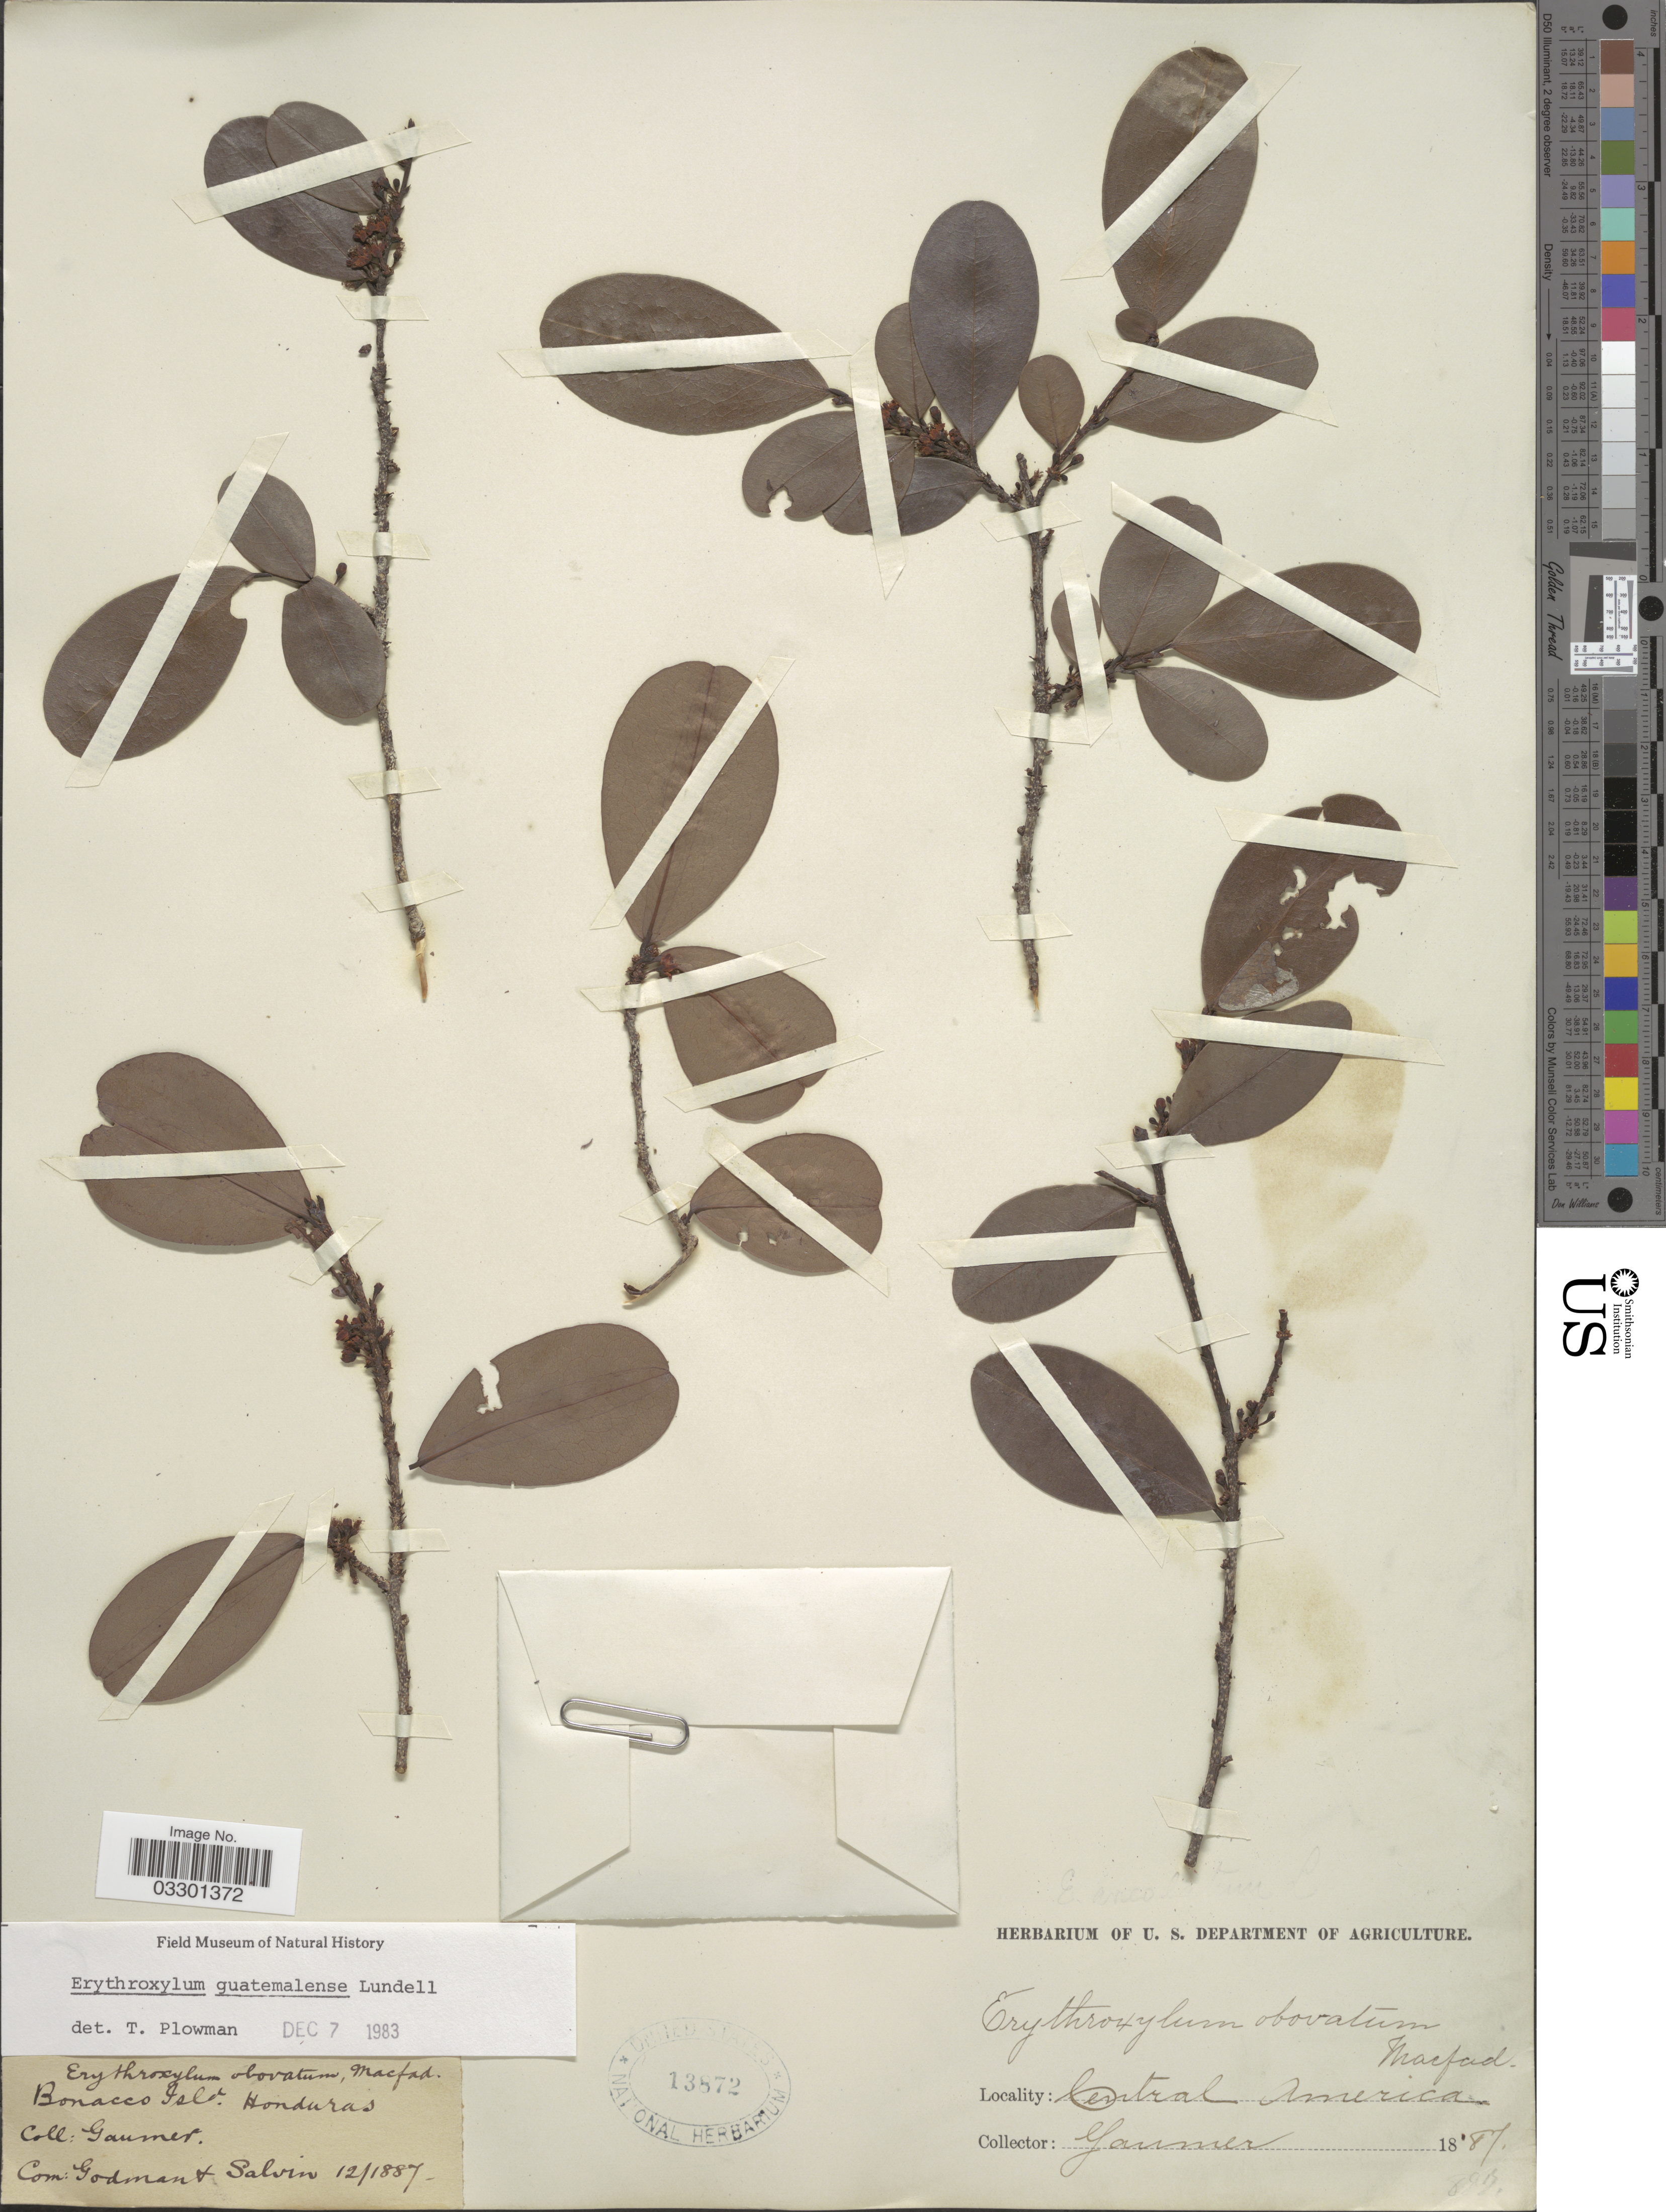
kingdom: Plantae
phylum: Tracheophyta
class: Magnoliopsida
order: Malpighiales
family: Erythroxylaceae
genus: Erythroxylum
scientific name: Erythroxylum guatemalense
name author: Lundell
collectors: -. Gaumer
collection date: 1887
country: Honduras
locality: Bonacco Isld.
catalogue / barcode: US 13872